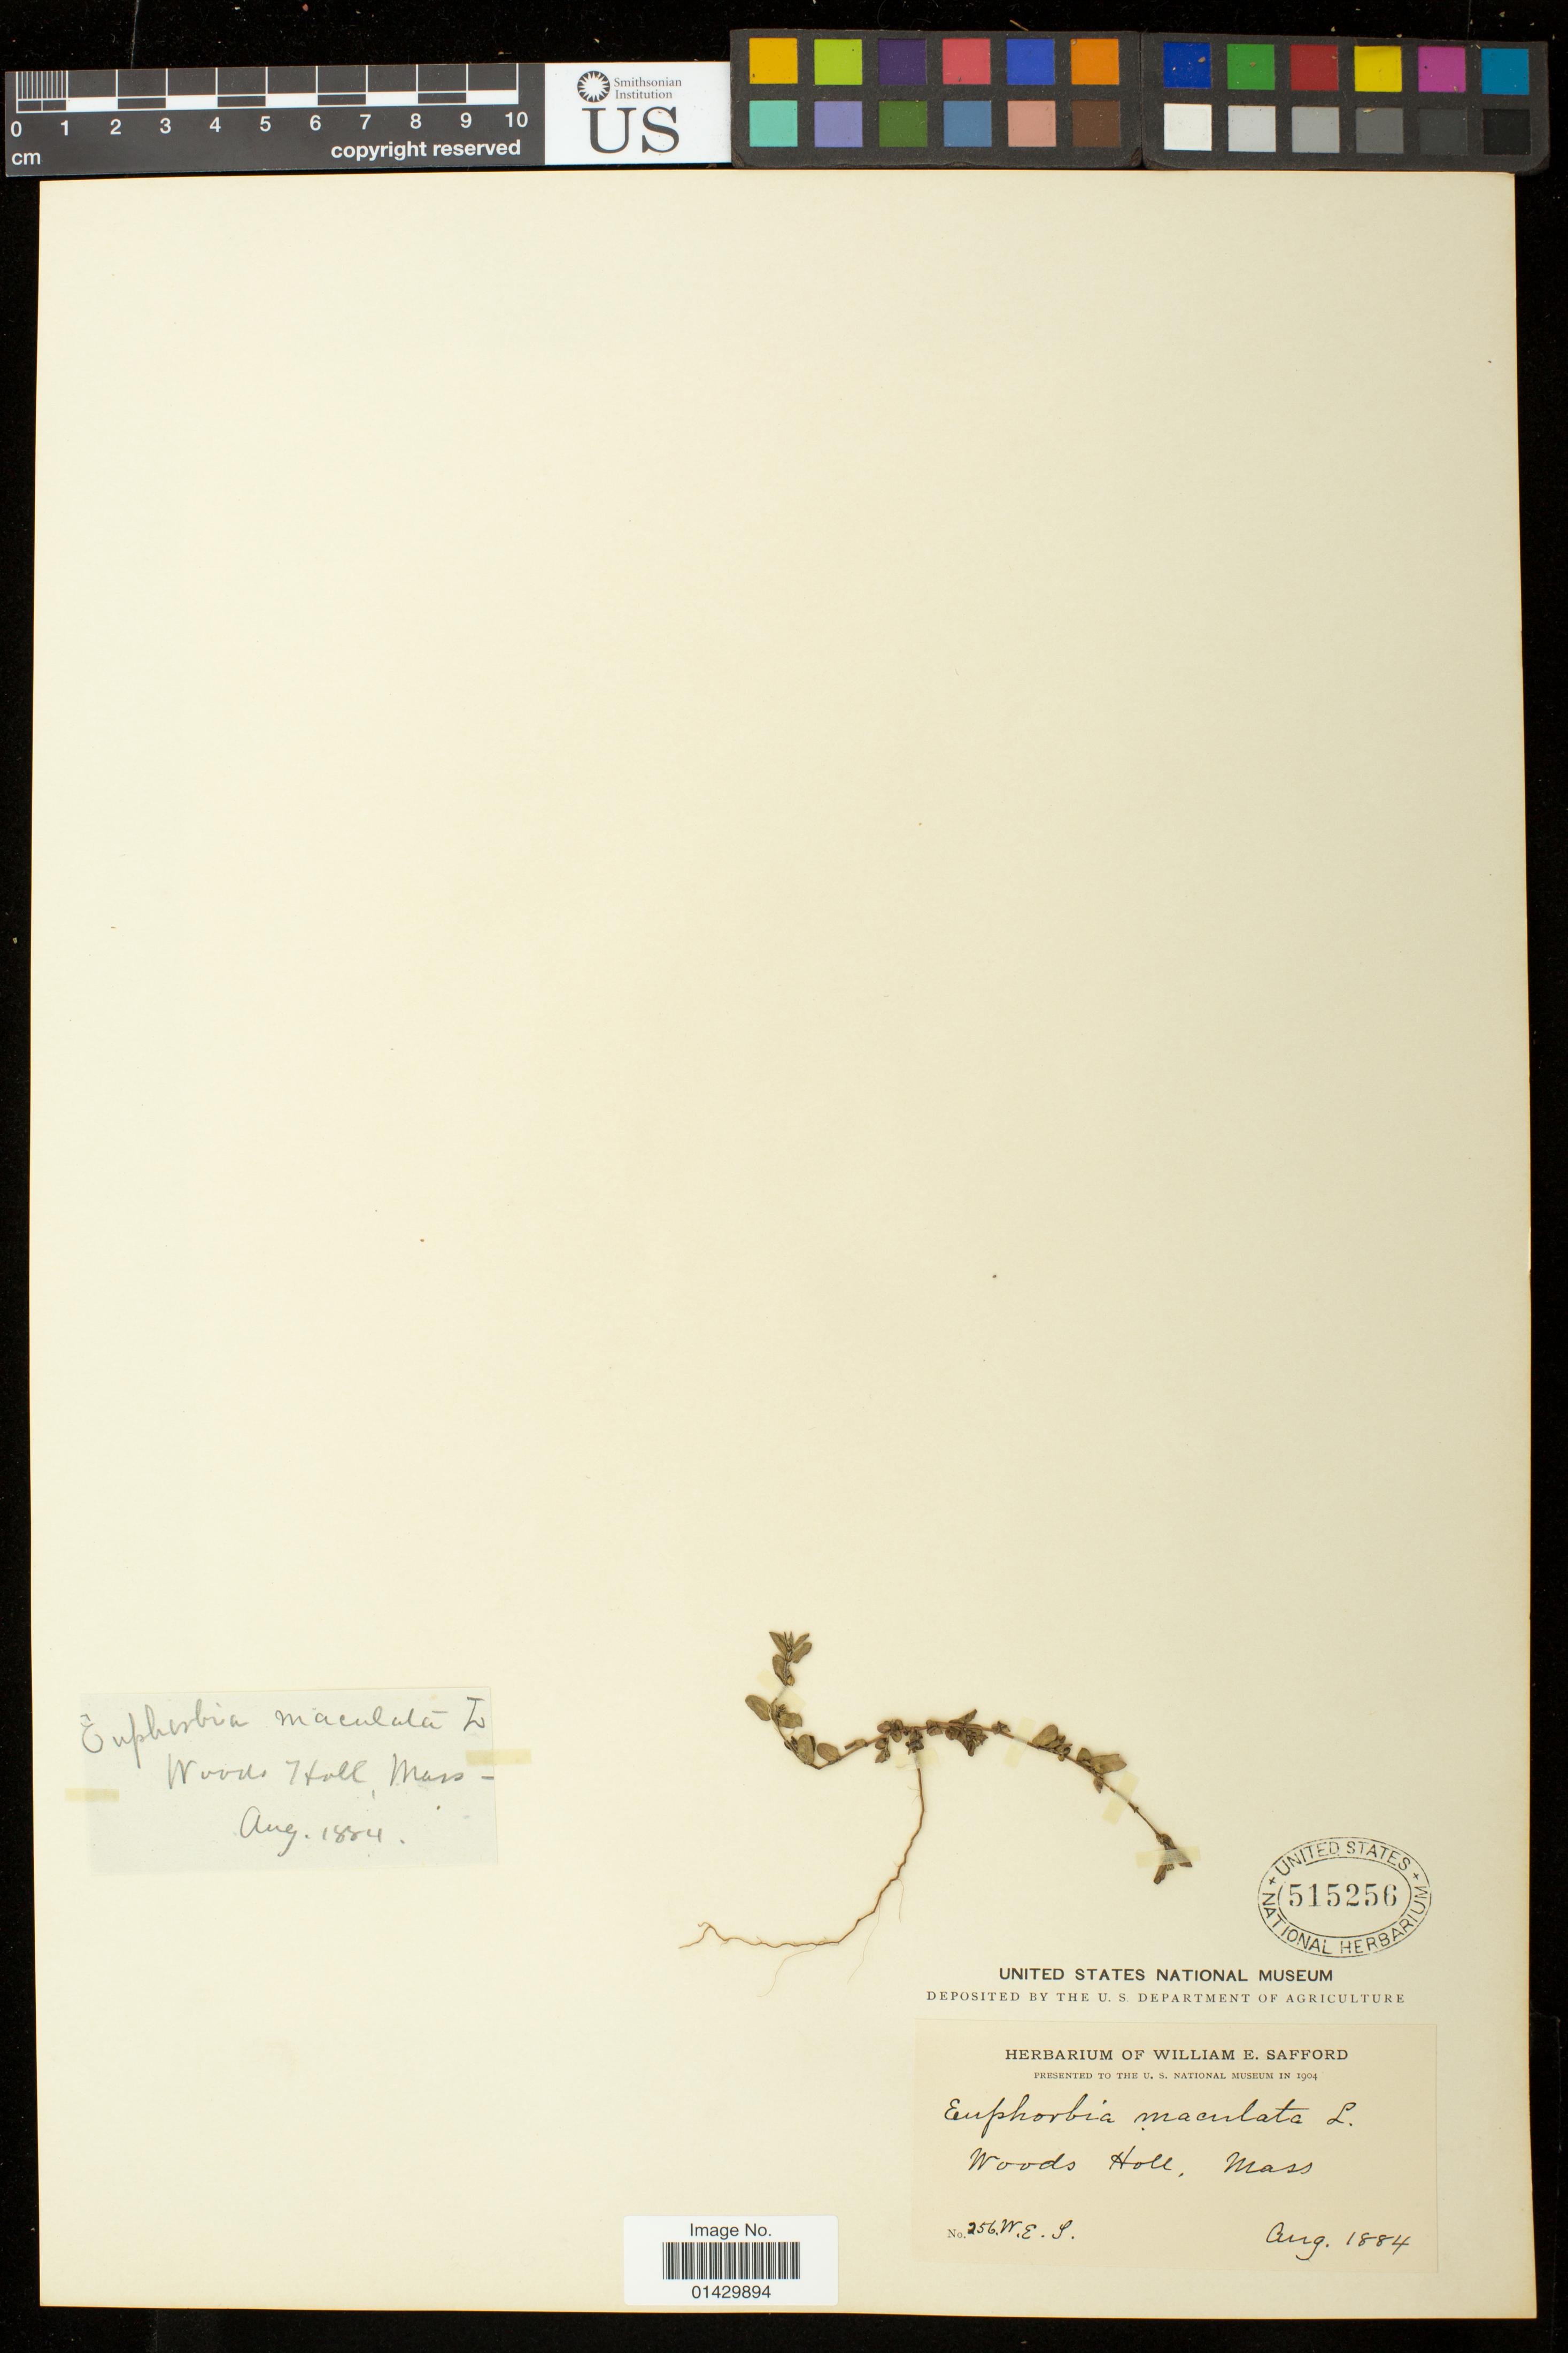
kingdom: Plantae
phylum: Tracheophyta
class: Magnoliopsida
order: Malpighiales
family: Euphorbiaceae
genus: Euphorbia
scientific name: Euphorbia maculata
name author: L.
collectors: W. E. Safford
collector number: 256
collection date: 1884-08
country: United States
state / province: Massachusetts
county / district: Barnstable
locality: Woods Holl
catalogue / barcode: US 515256